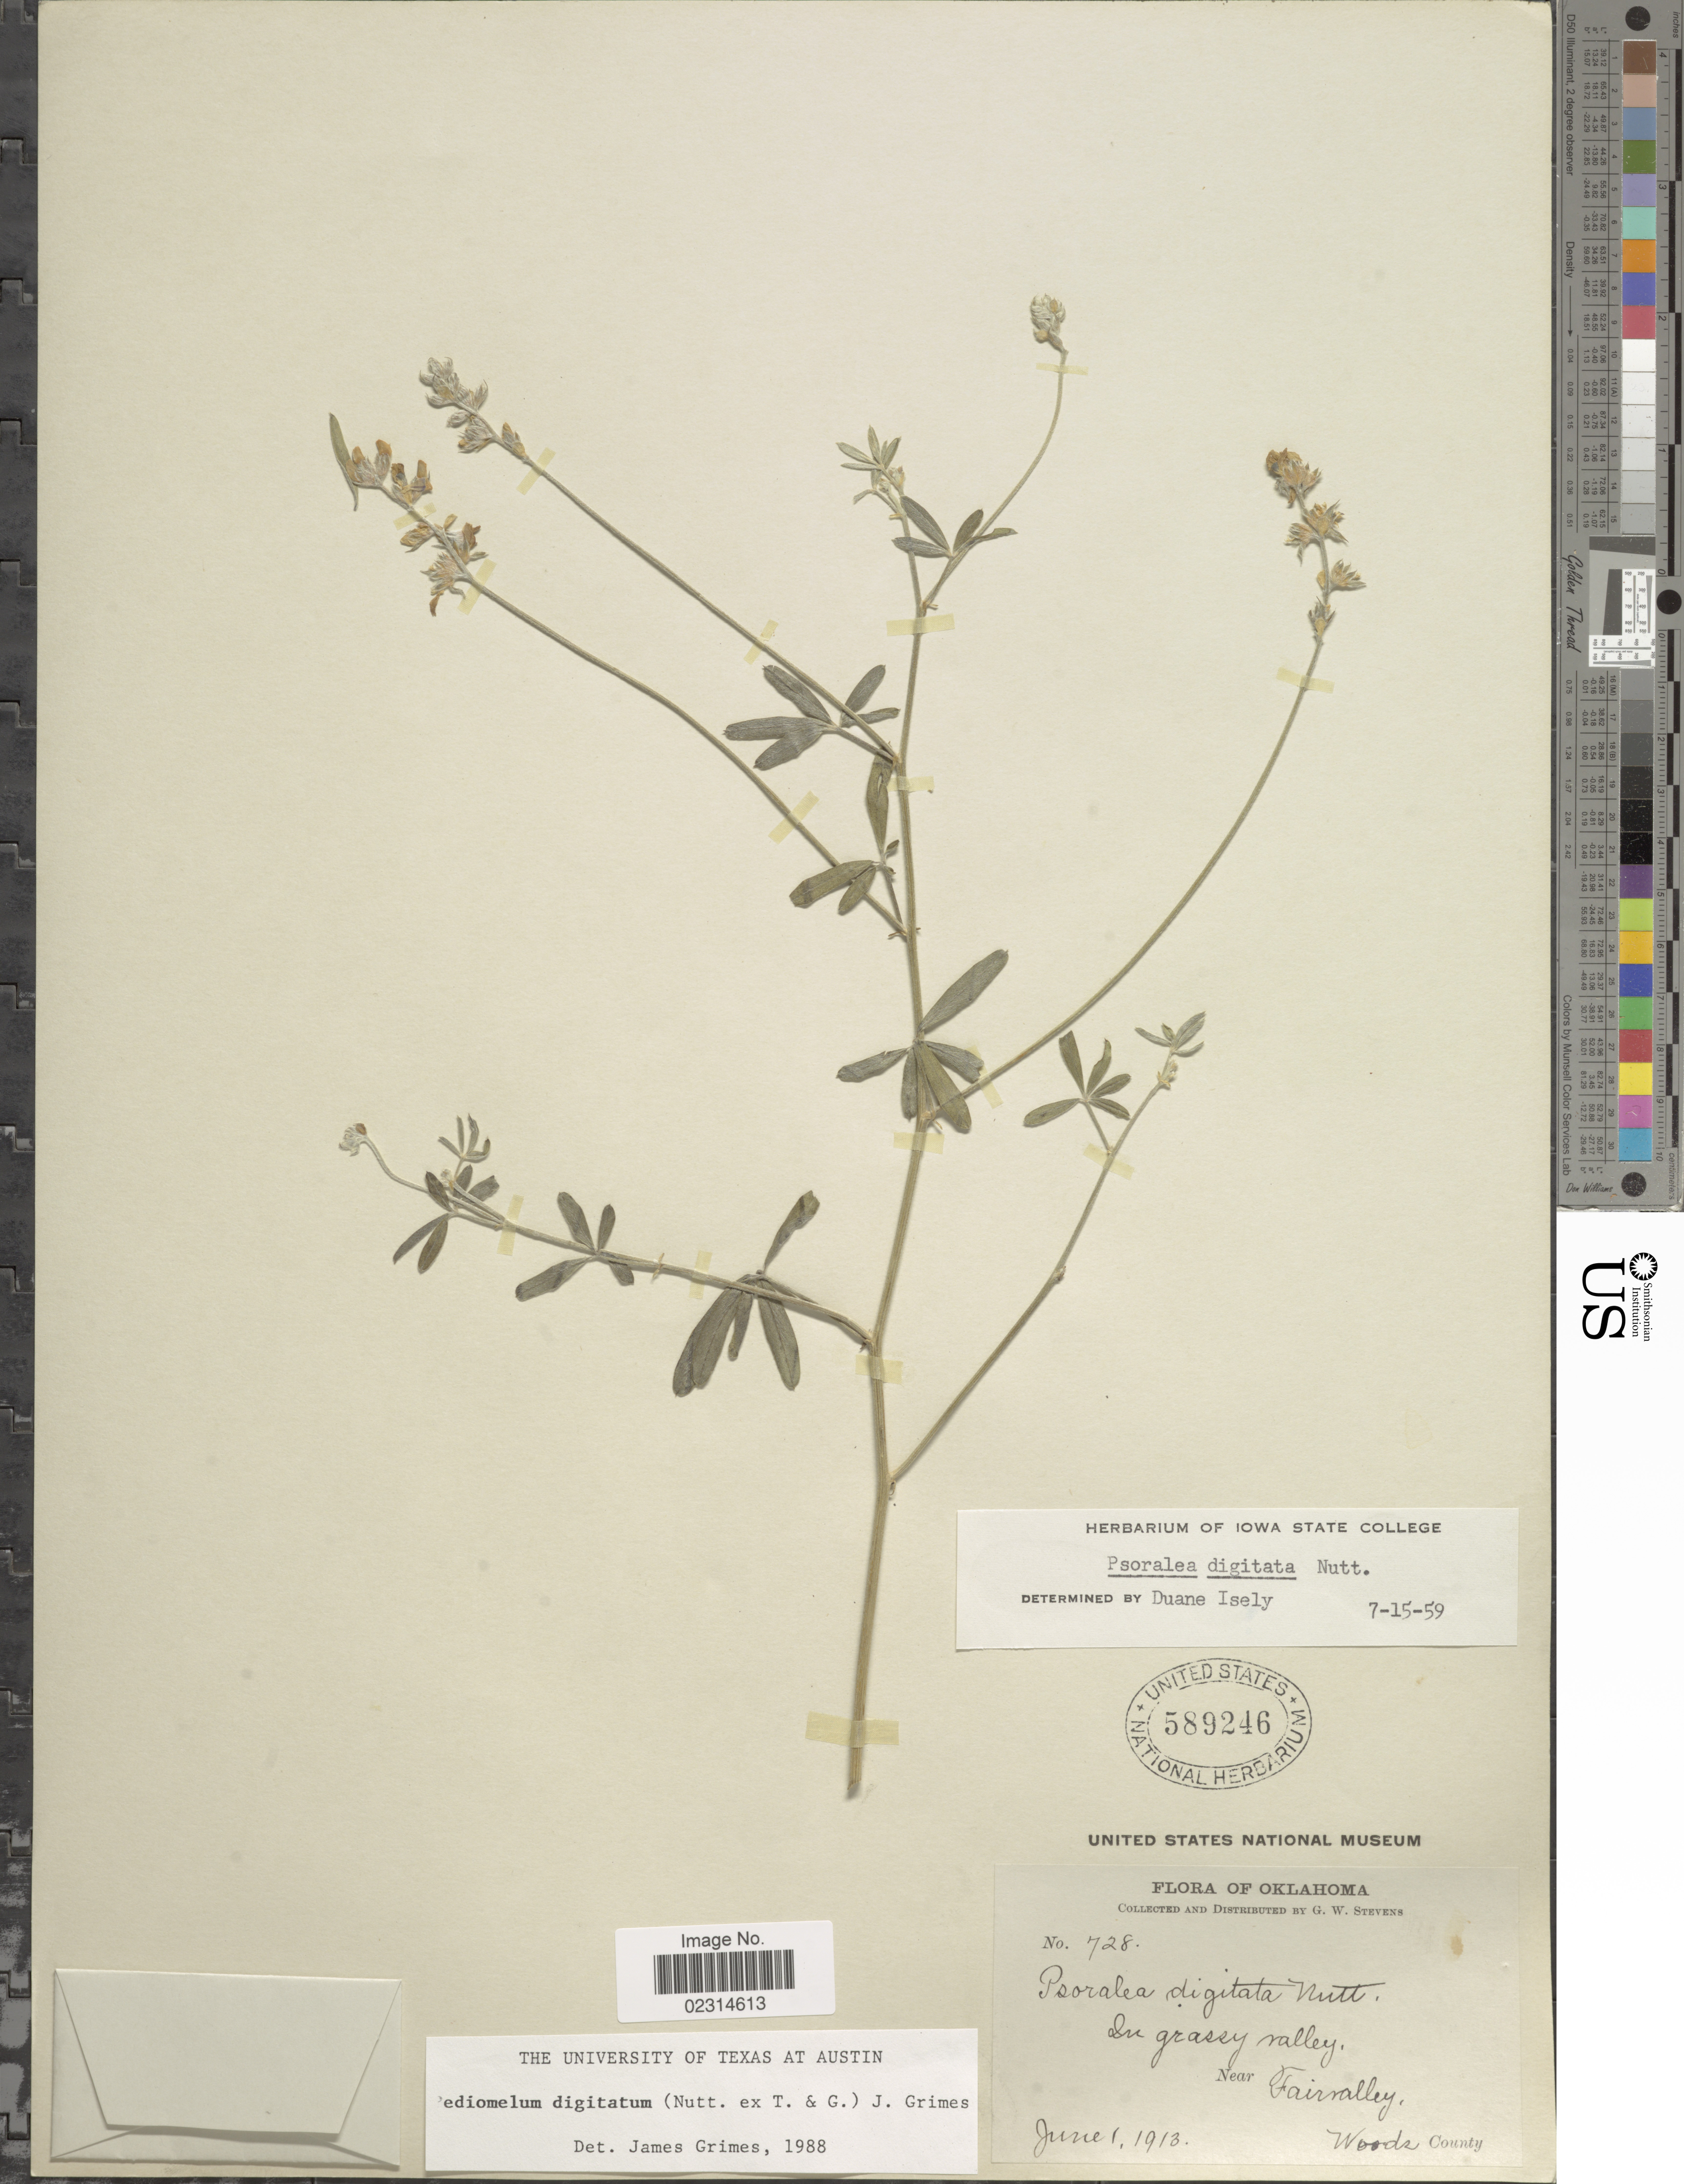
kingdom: Plantae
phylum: Tracheophyta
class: Magnoliopsida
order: Fabales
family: Fabaceae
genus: Pediomelum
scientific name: Pediomelum digitatum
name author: (Nutt. ex Torr. & A. Gray) Isely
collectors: G. W. Stevens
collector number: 728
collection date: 1913-06-01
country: United States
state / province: Oklahoma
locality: In grassy valley, Near Fairvalley, Woods County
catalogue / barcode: US 589246